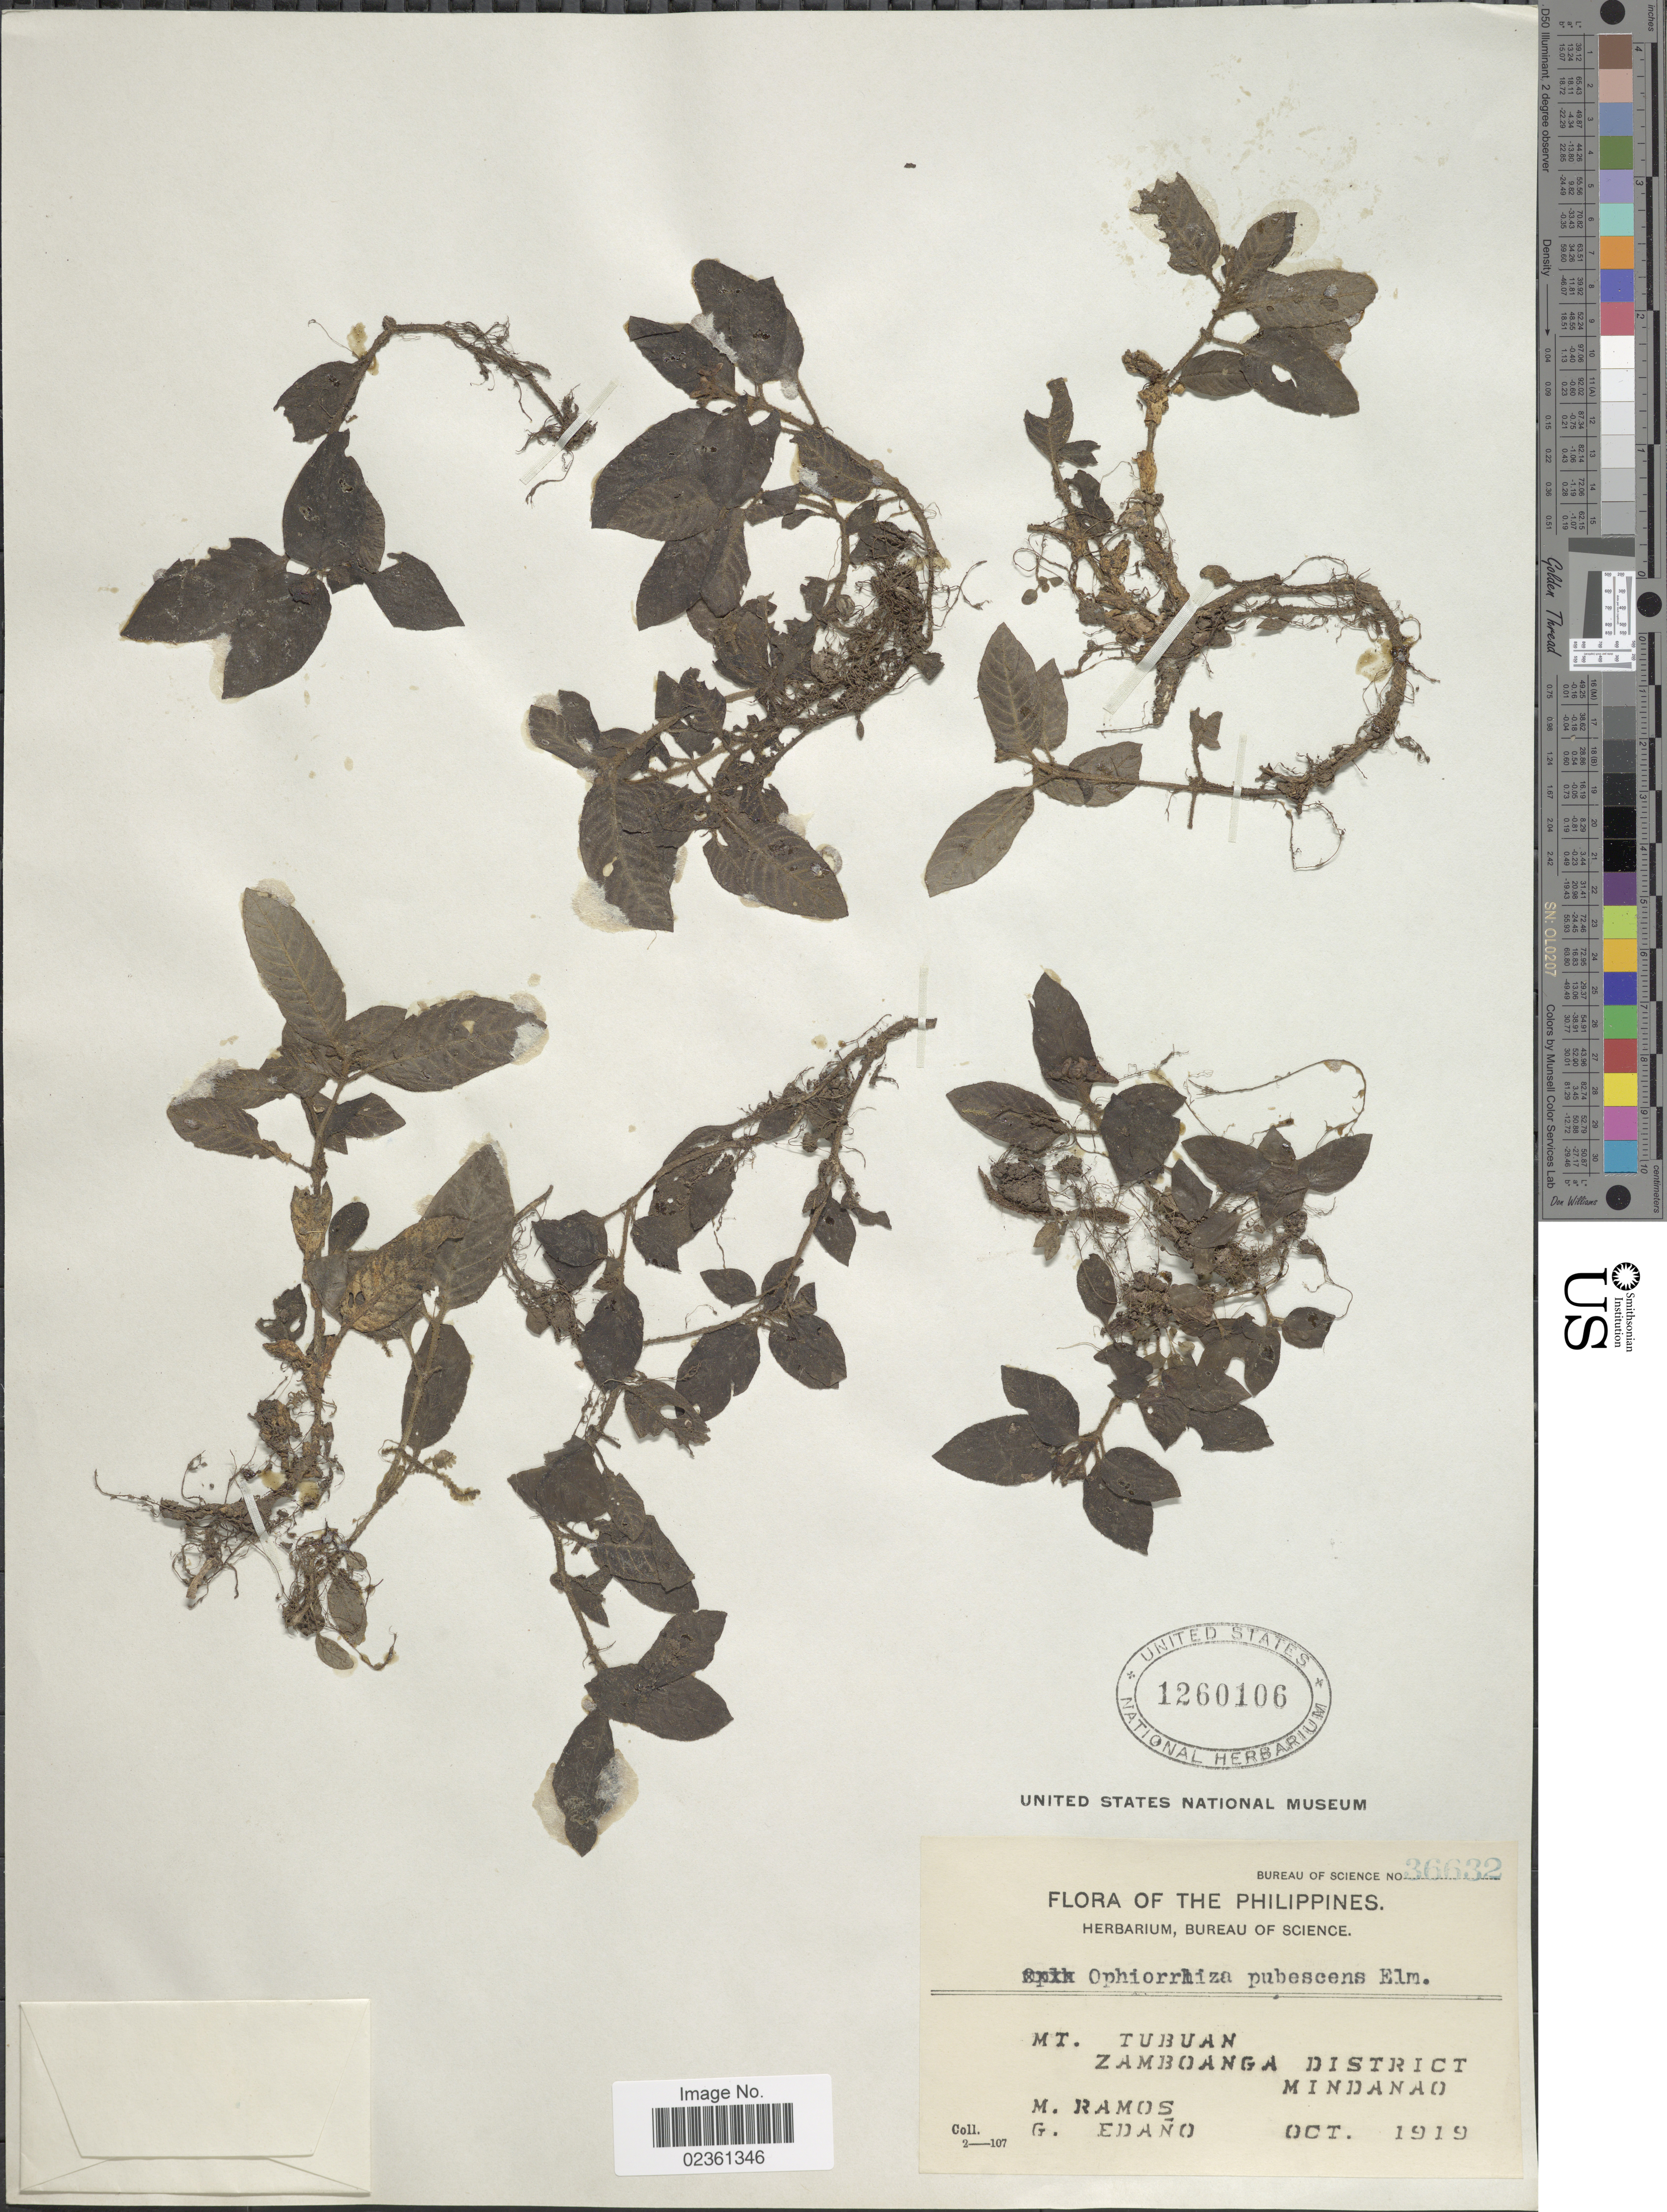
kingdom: Plantae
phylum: Tracheophyta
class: Magnoliopsida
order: Gentianales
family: Rubiaceae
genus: Ophiorrhiza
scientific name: Ophiorrhiza pubescens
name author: Elmer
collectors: M. Ramos & G. Edaño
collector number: Bureau of Science 36632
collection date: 1919-10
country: Philippines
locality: Mt. Tubuan, Zamboanga District, Mindanao.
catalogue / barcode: US 1260106